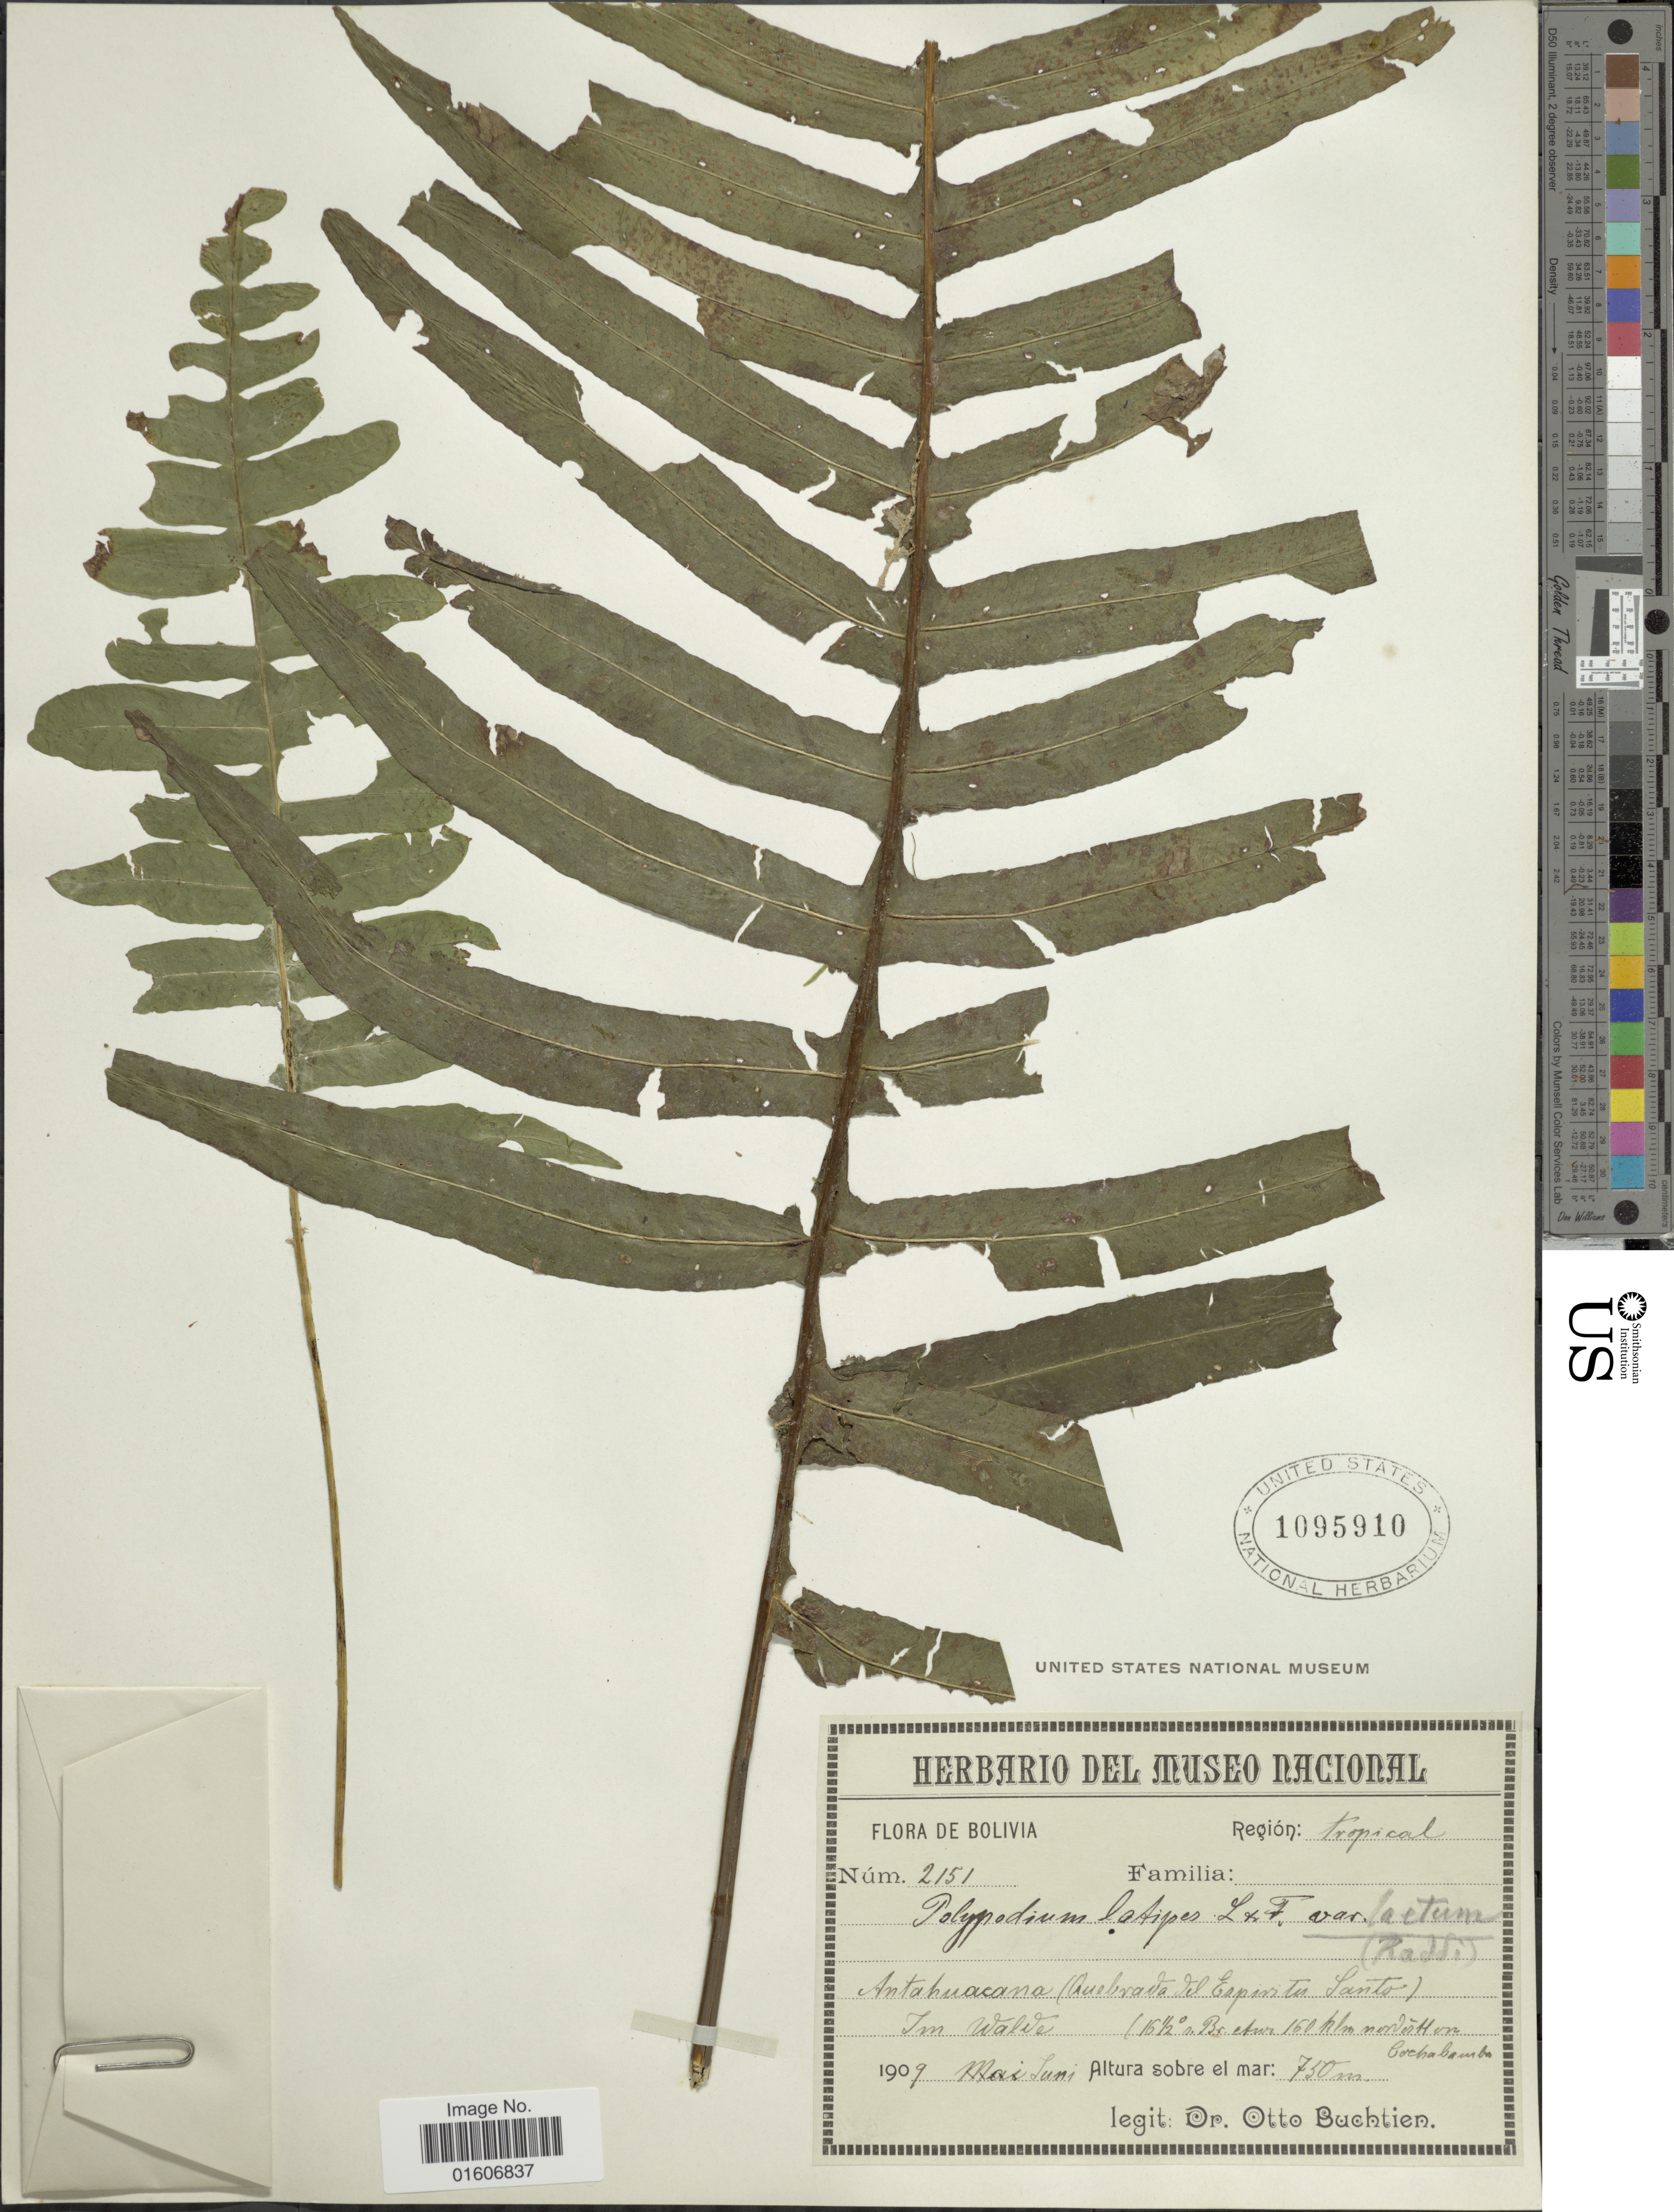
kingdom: Plantae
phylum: Tracheophyta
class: Polypodiopsida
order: Polypodiales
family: Polypodiaceae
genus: Serpocaulon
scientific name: Serpocaulon meniscifolium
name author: (Langsd. & Fisch.) A.R. Sm.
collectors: O. Buchtien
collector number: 2151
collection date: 1909-06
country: Bolivia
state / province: Cochabamba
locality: Antahuacana (Quebrada del Espiritu Santo) 160 km NE from Cochabamba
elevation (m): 750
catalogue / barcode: US 1095910